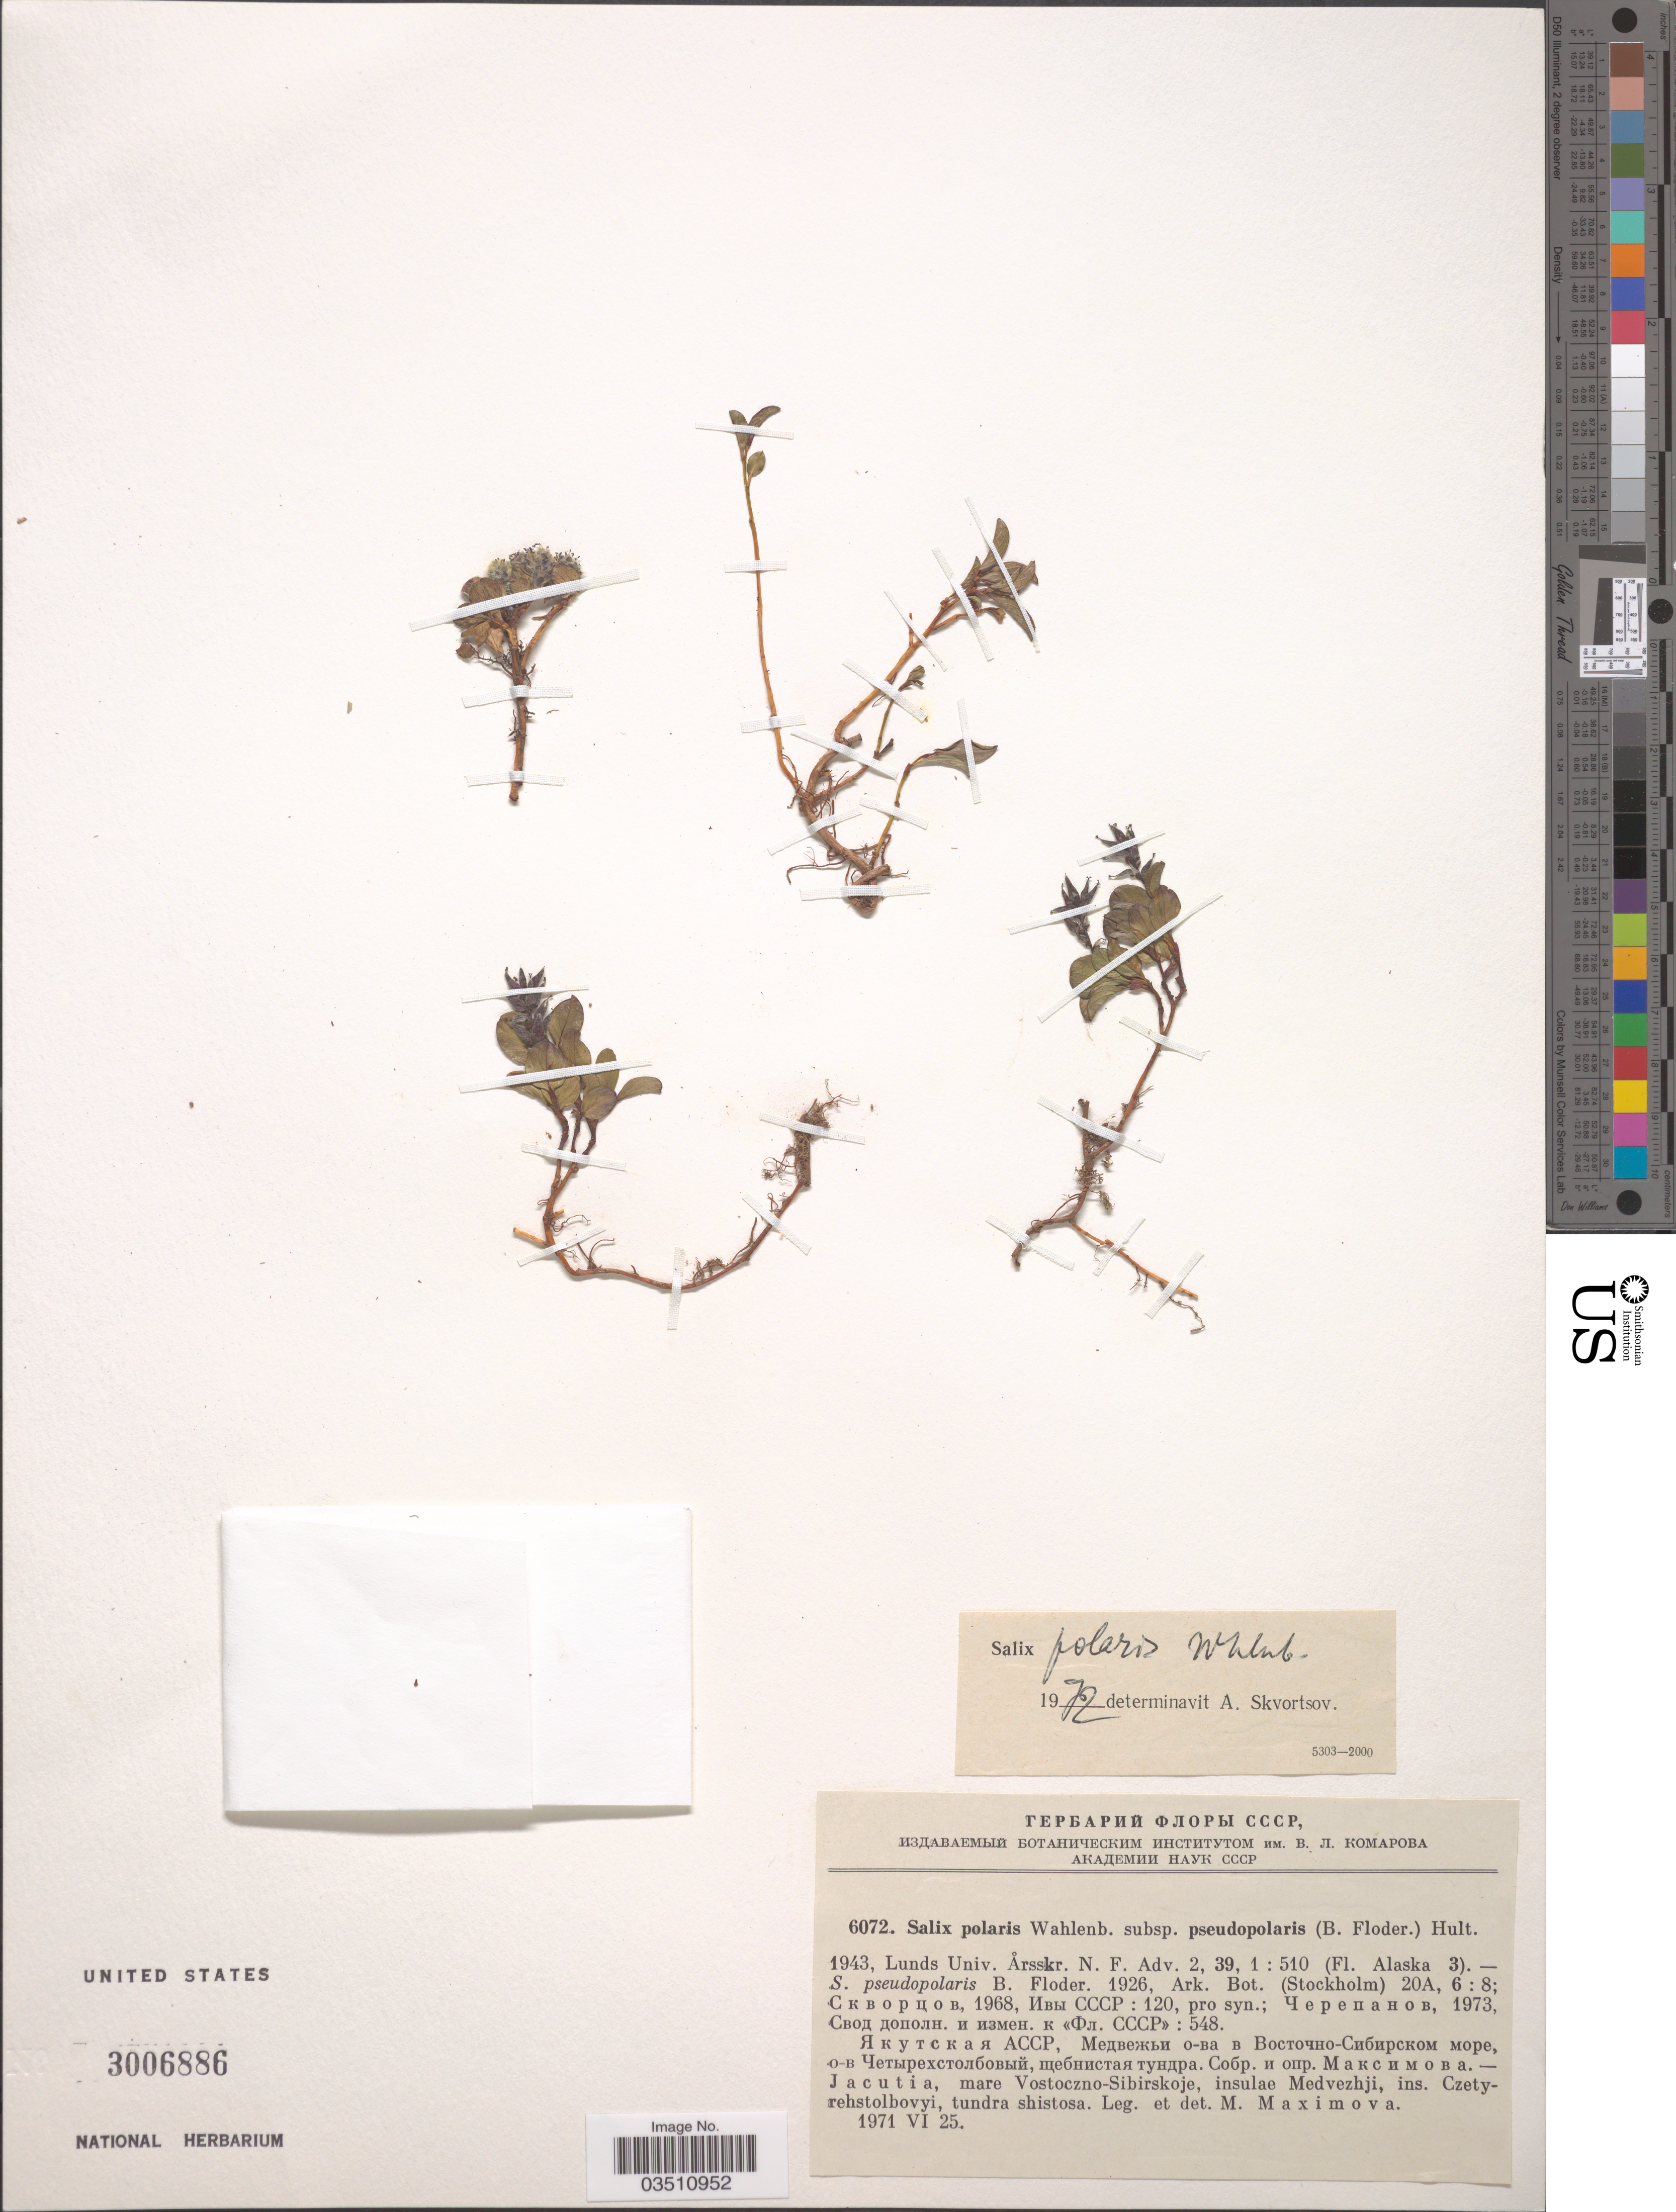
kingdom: Plantae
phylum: Tracheophyta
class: Magnoliopsida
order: Malpighiales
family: Salicaceae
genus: Salix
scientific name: Salix polaris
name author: Wahlenb.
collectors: M. Maximova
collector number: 6072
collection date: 1971-06-25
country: Russian Federation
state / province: Sakha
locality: Jacutia, mare Vostoczno-Sibirskoje, insulae Medvezhji, ins. Czetyrehstolbovyi.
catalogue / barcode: US 3006886